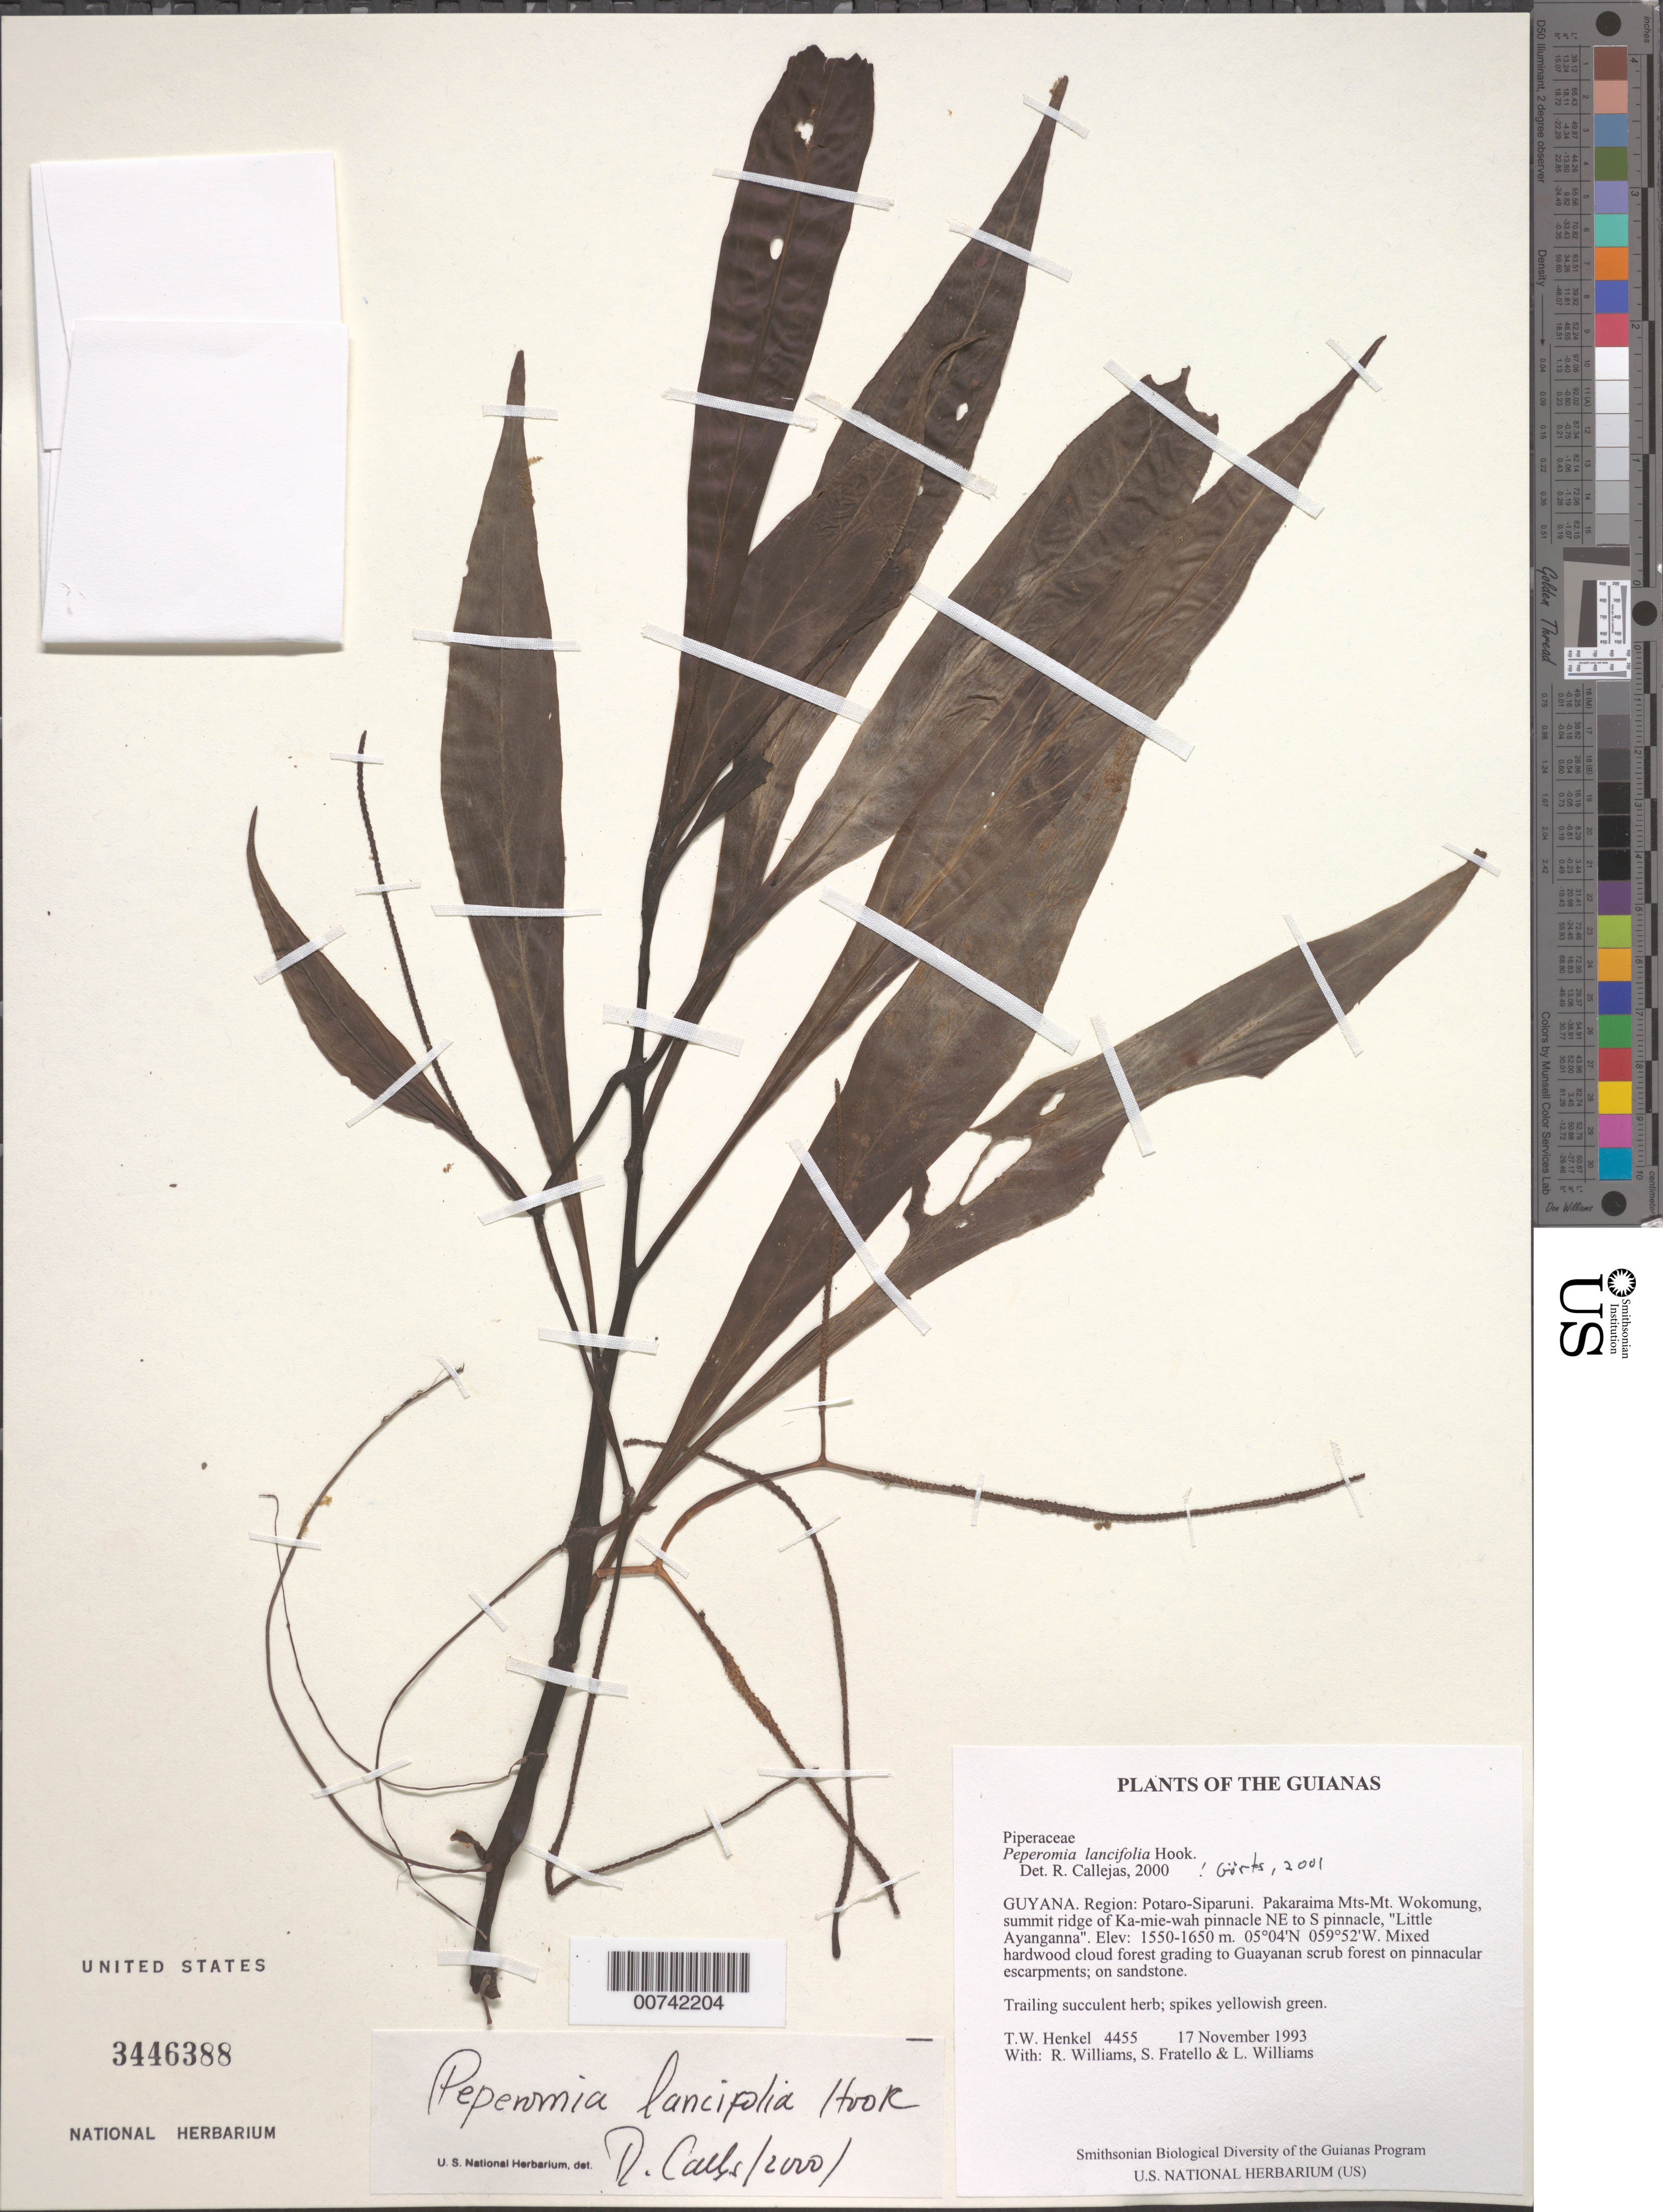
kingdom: Plantae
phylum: Tracheophyta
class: Magnoliopsida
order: Piperales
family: Piperaceae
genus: Peperomia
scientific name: Peperomia lancifolia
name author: Hook.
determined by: Görts-van Rijn, A. R. A.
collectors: T. Henkel, R. Williams, S. Fratello & L. Williams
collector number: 4455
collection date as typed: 17 November 1993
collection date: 1993-11-17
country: Guyana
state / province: Potaro-Siparuni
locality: Pakaraima Mts-Mt. Wokomung, summit ridge of Ka-mie-wah pinnacle NE to S pinnacle, "Little Ayanganna"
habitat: Mixed hardwood cloud forest grading to Guayanan scrub forest on pinnacular escarpments; on sandstone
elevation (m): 1550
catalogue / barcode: US 3446388